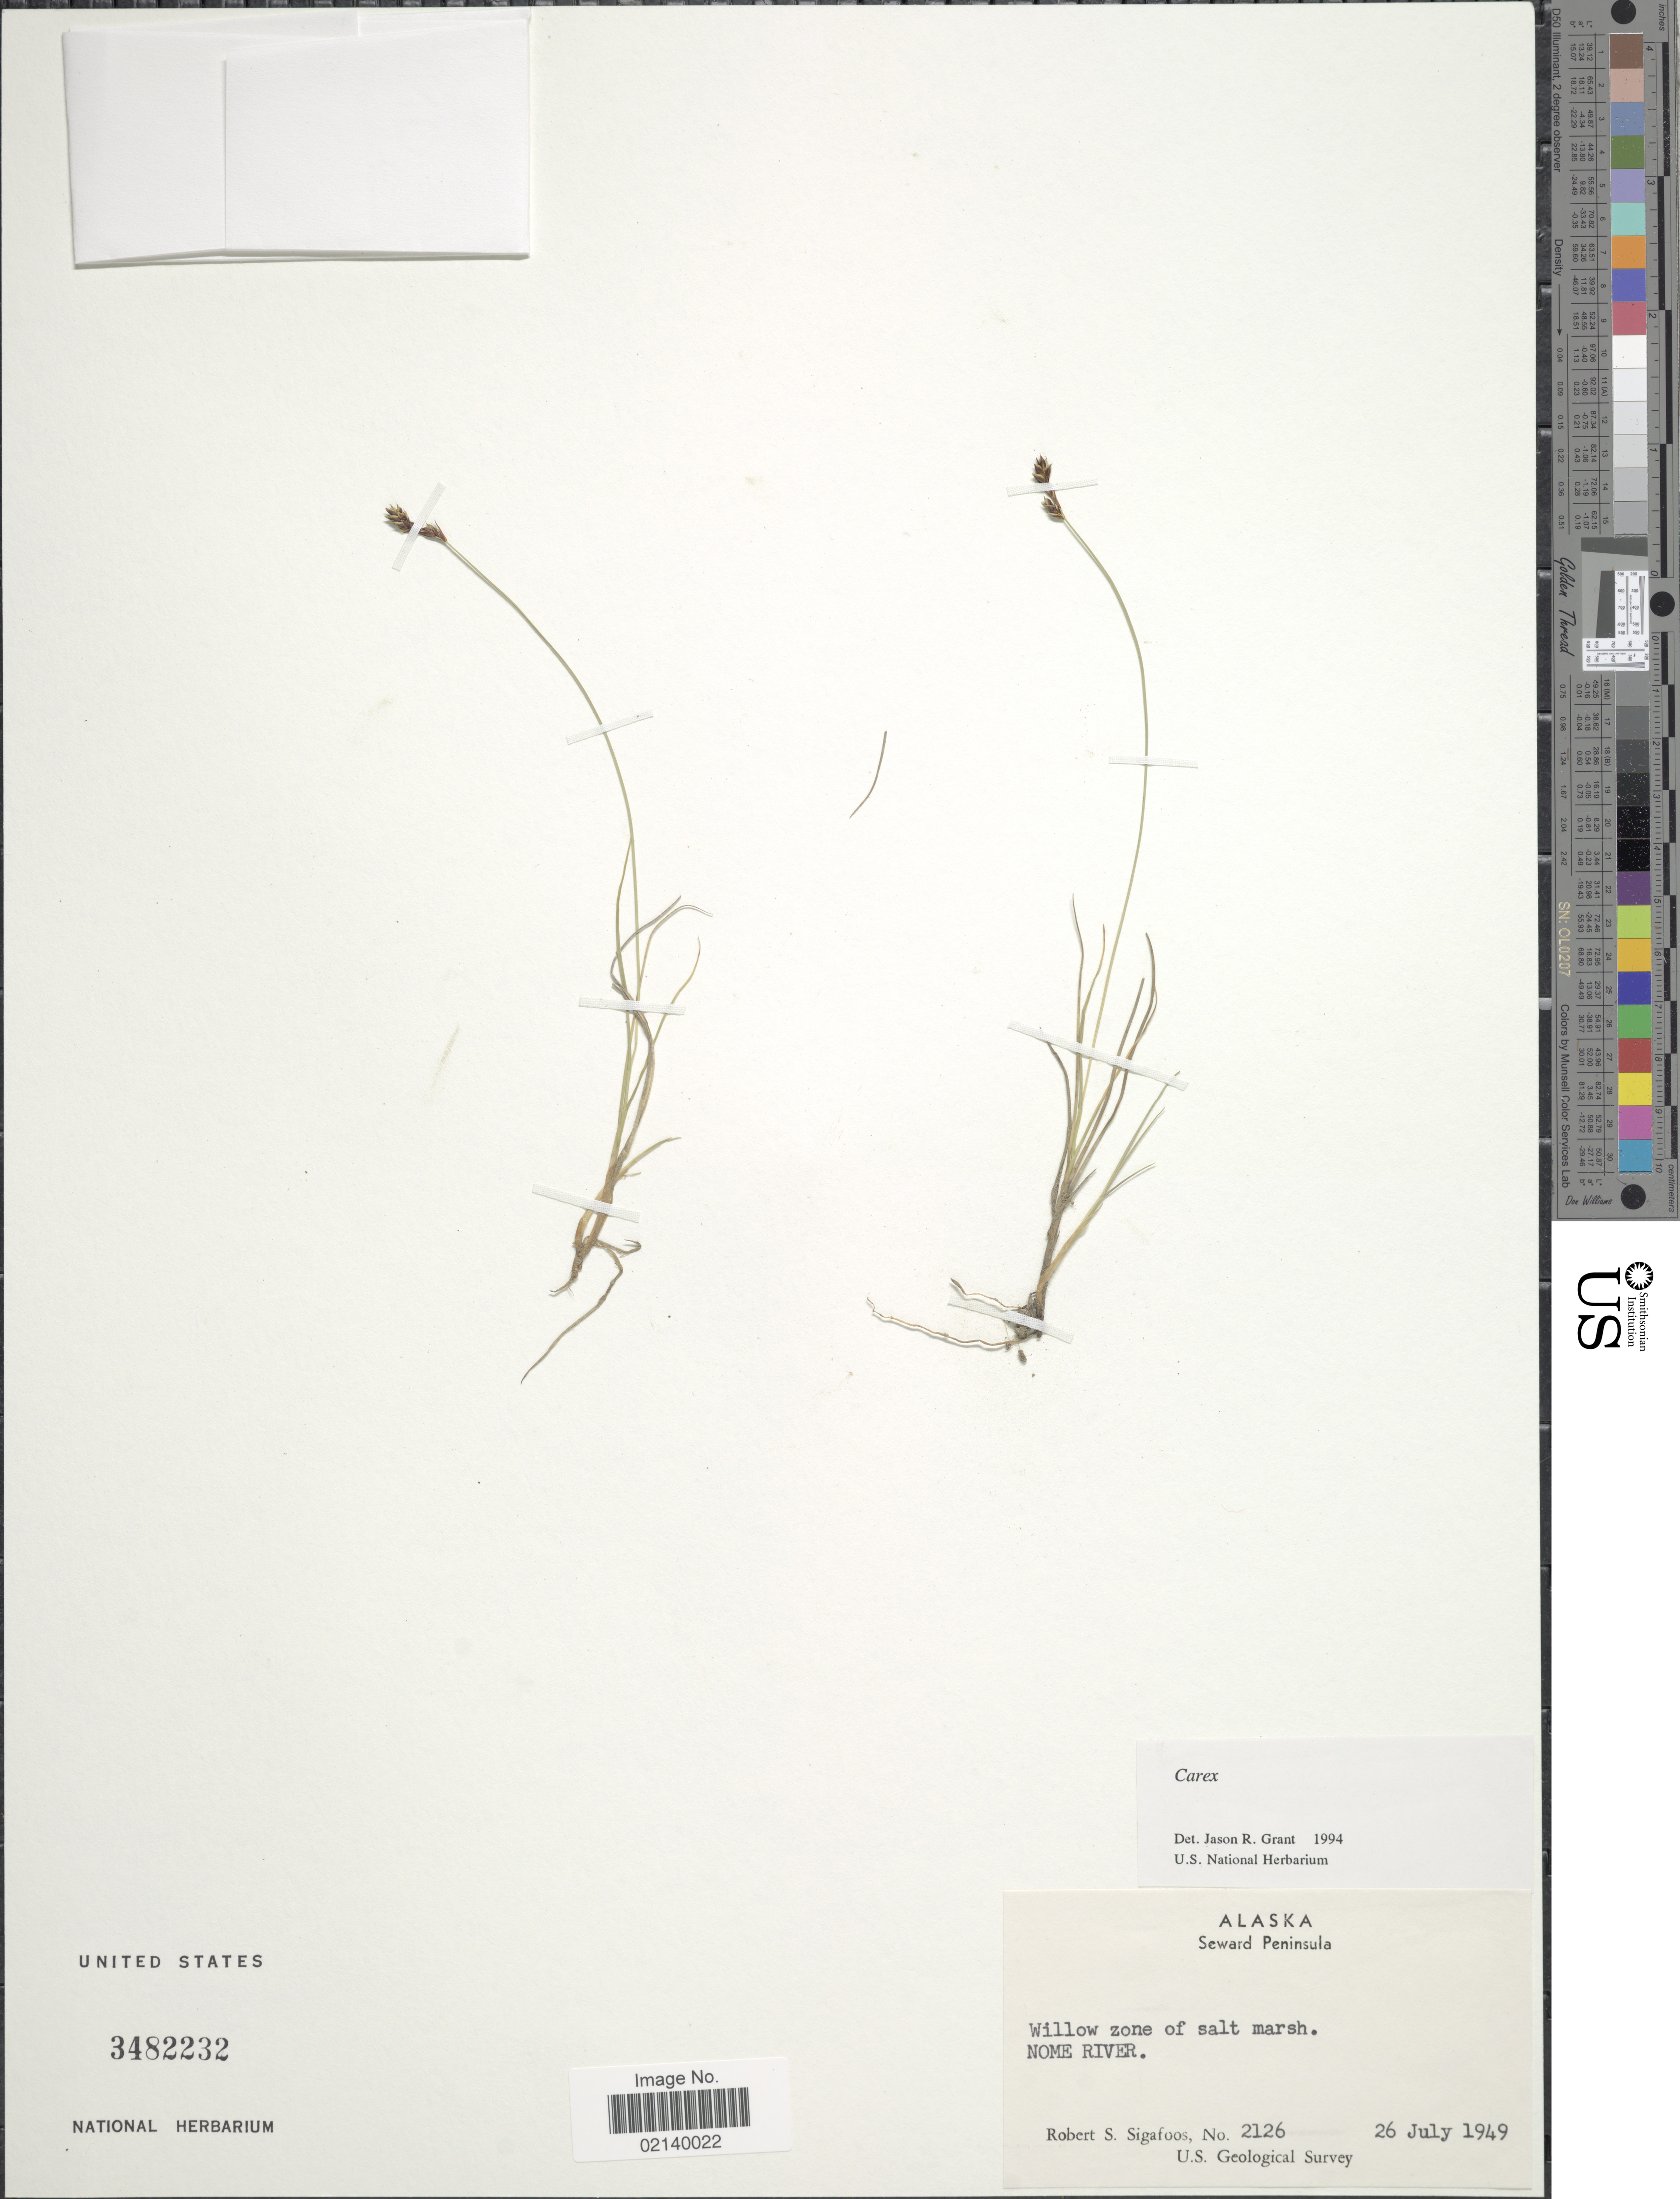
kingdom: Plantae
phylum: Tracheophyta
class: Liliopsida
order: Poales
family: Cyperaceae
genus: Carex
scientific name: Carex sp.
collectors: R. Sigafoos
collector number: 2126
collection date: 1949-07-26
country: United States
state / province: Alaska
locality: Seward Peninsula, Willow zone of salt marsh, Nome River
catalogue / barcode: US 3482232